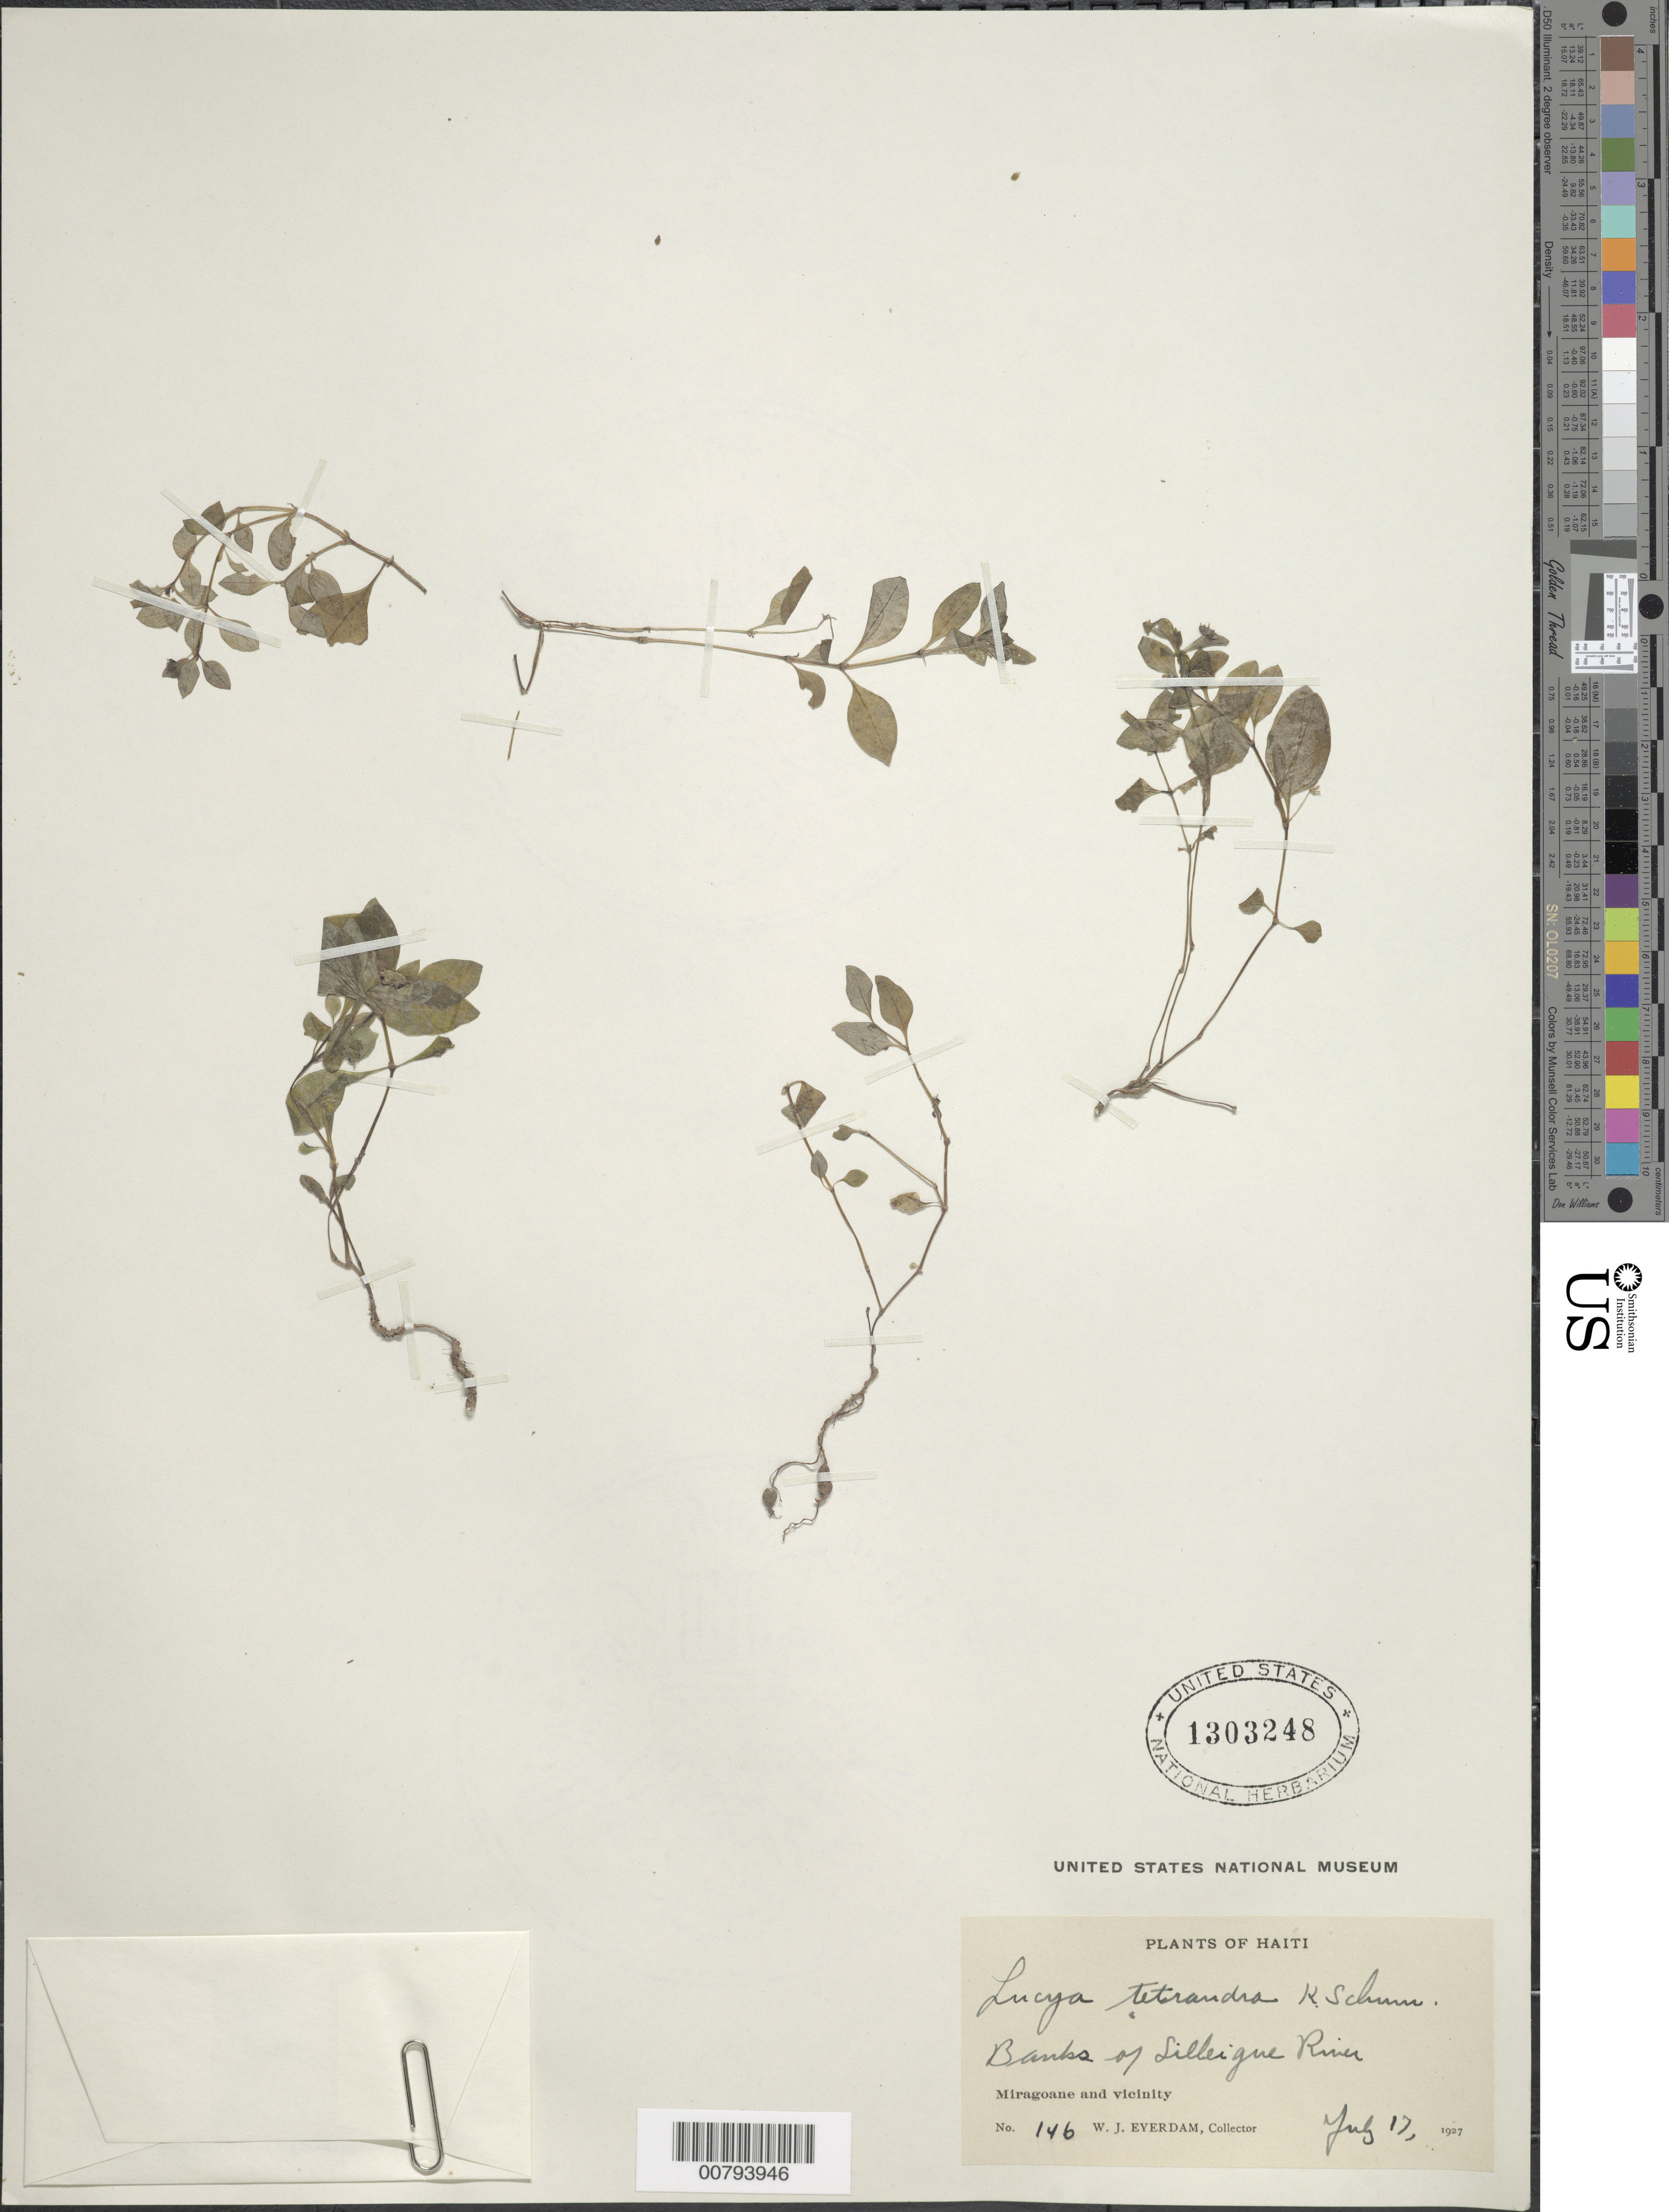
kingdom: Plantae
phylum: Tracheophyta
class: Magnoliopsida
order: Gentianales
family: Rubiaceae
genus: Lucya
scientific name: Lucya tetrandra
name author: (L.) K. Schum.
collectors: W. J. Eyerdam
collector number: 146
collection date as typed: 17 Jul 1927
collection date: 1927-07-17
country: Haiti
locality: Miragoane and vicinity. Banks of Silleigne River.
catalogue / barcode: US 1303248